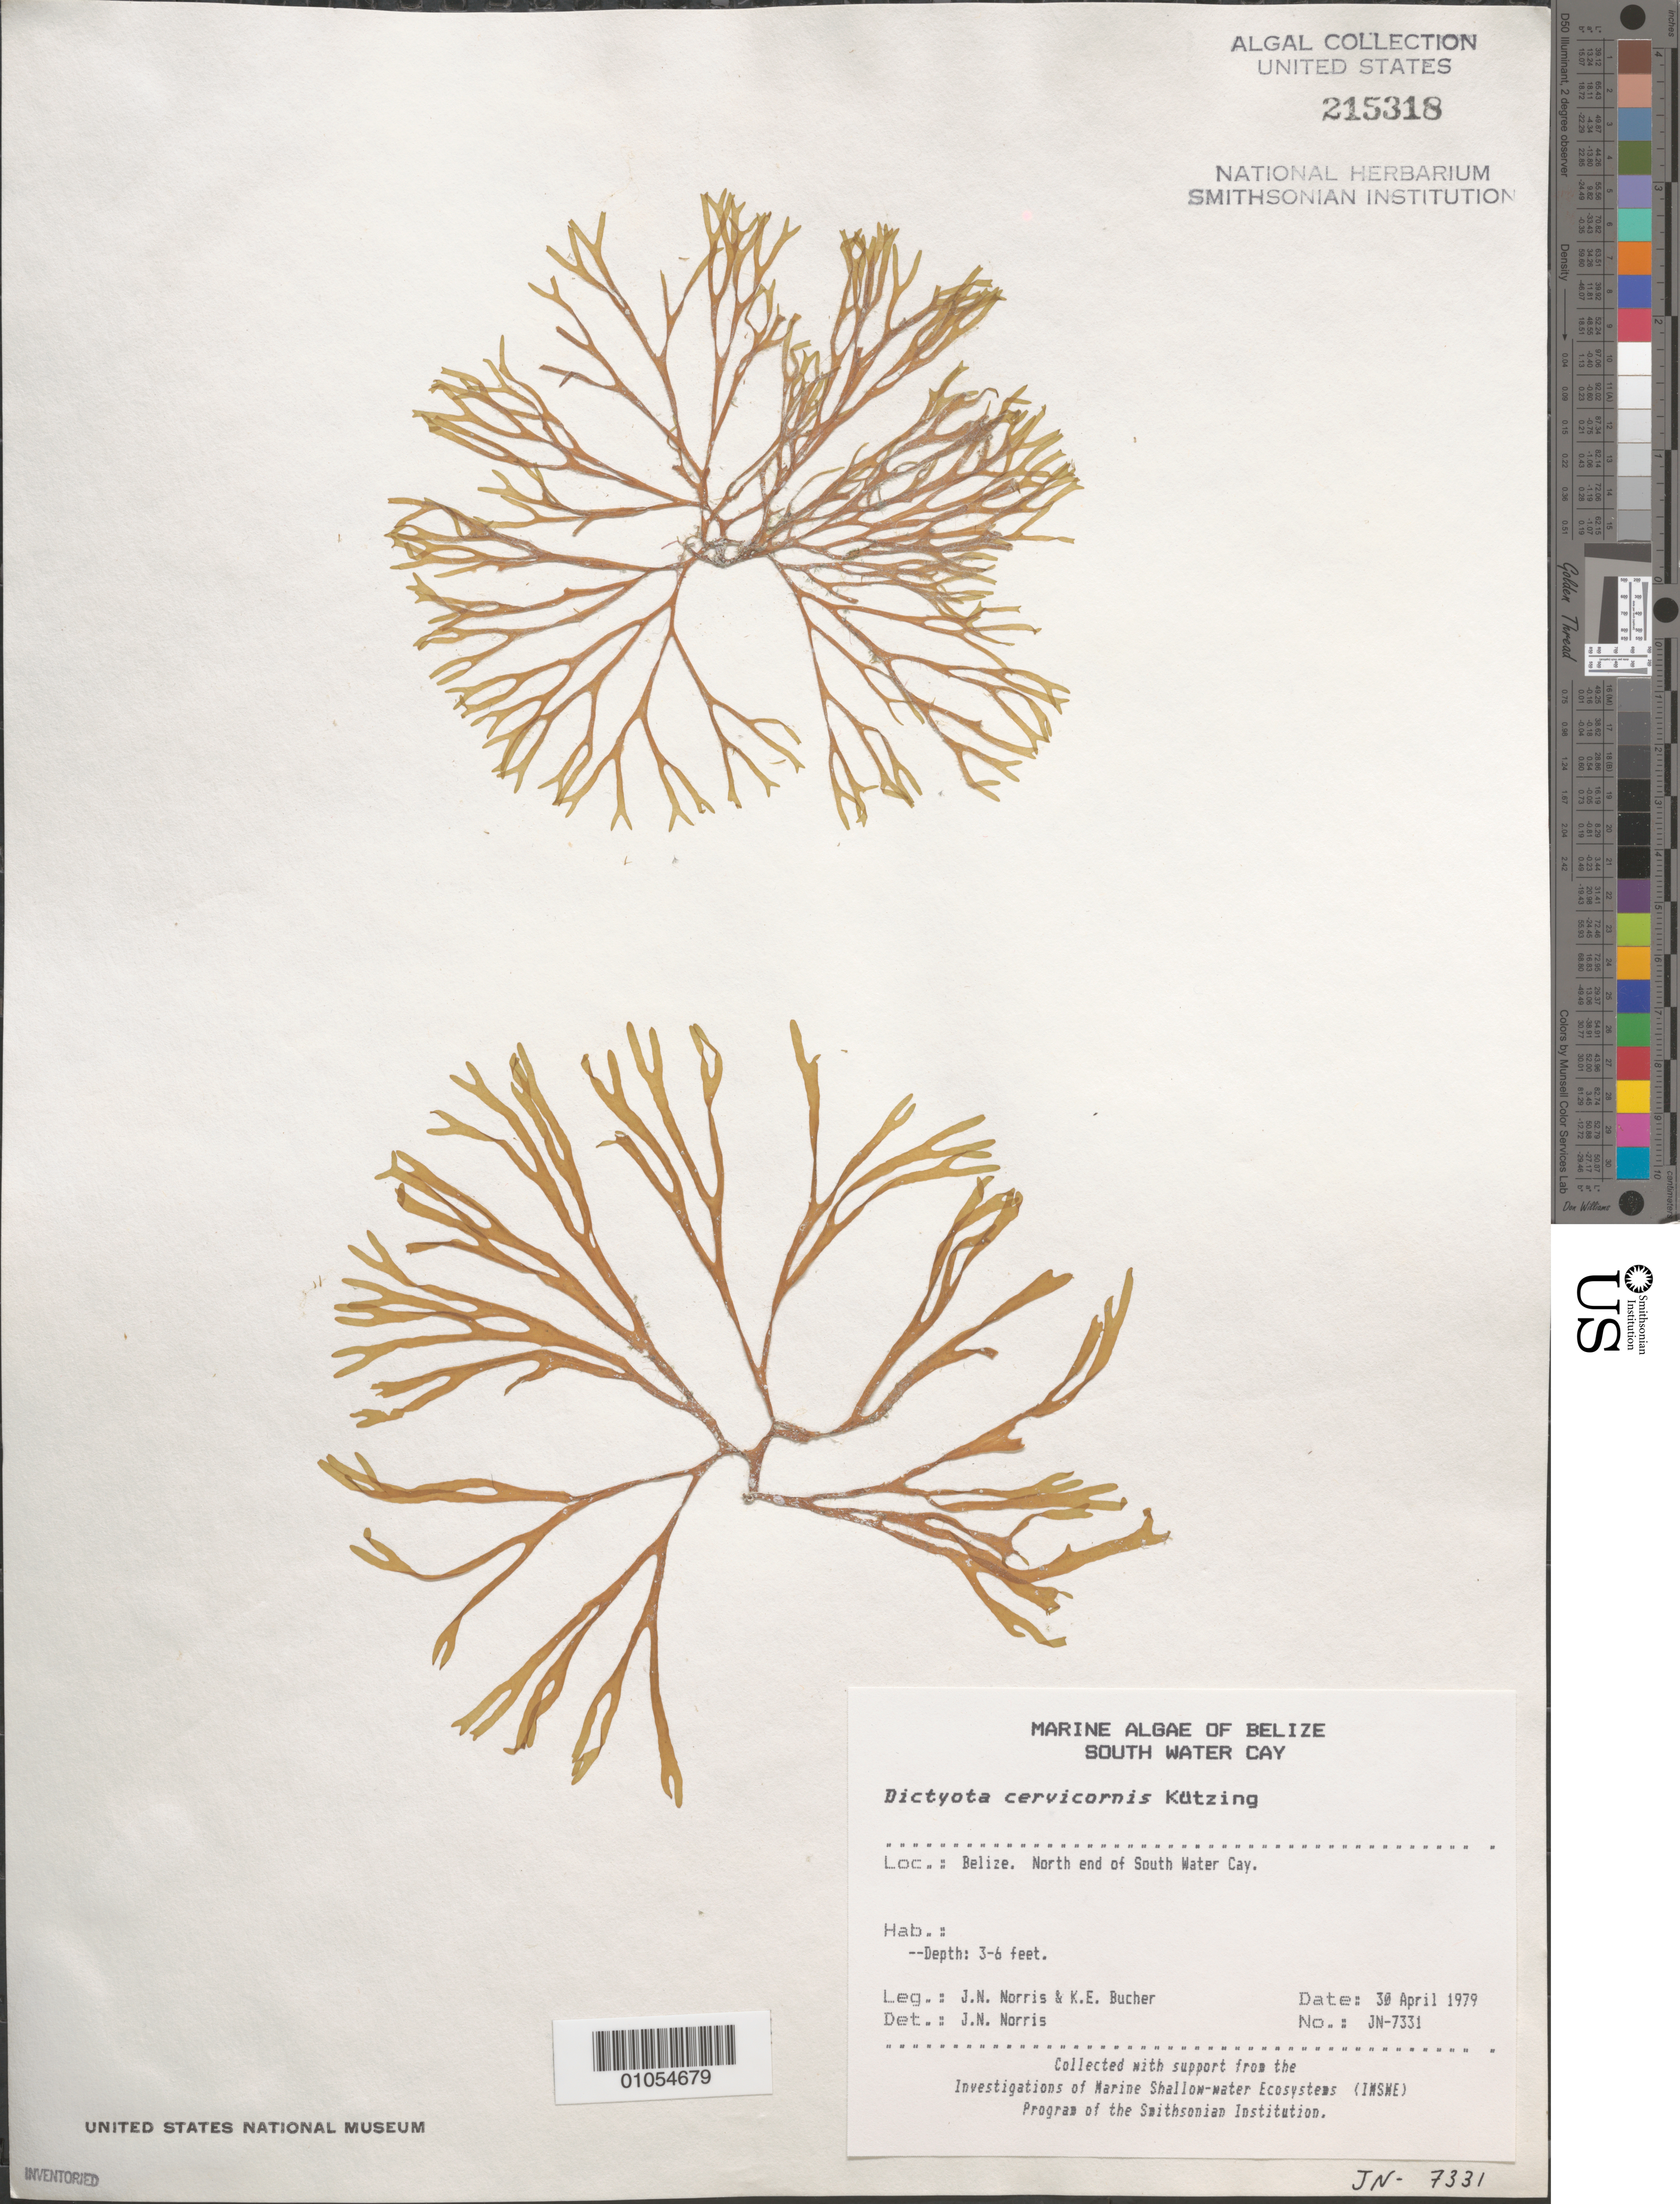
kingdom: Chromista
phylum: Ochrophyta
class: Phaeophyceae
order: Dictyotales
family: Dictyotaceae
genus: Dictyota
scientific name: Dictyota cervicornis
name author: Kütz.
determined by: Norris, James N.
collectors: J. N. Norris & K. E. Bucher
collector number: JN-7331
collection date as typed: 30 Apr 1979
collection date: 1979-04-30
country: Belize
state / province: Stann Creek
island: South Water Cay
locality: North end of the cay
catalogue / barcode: US 215318